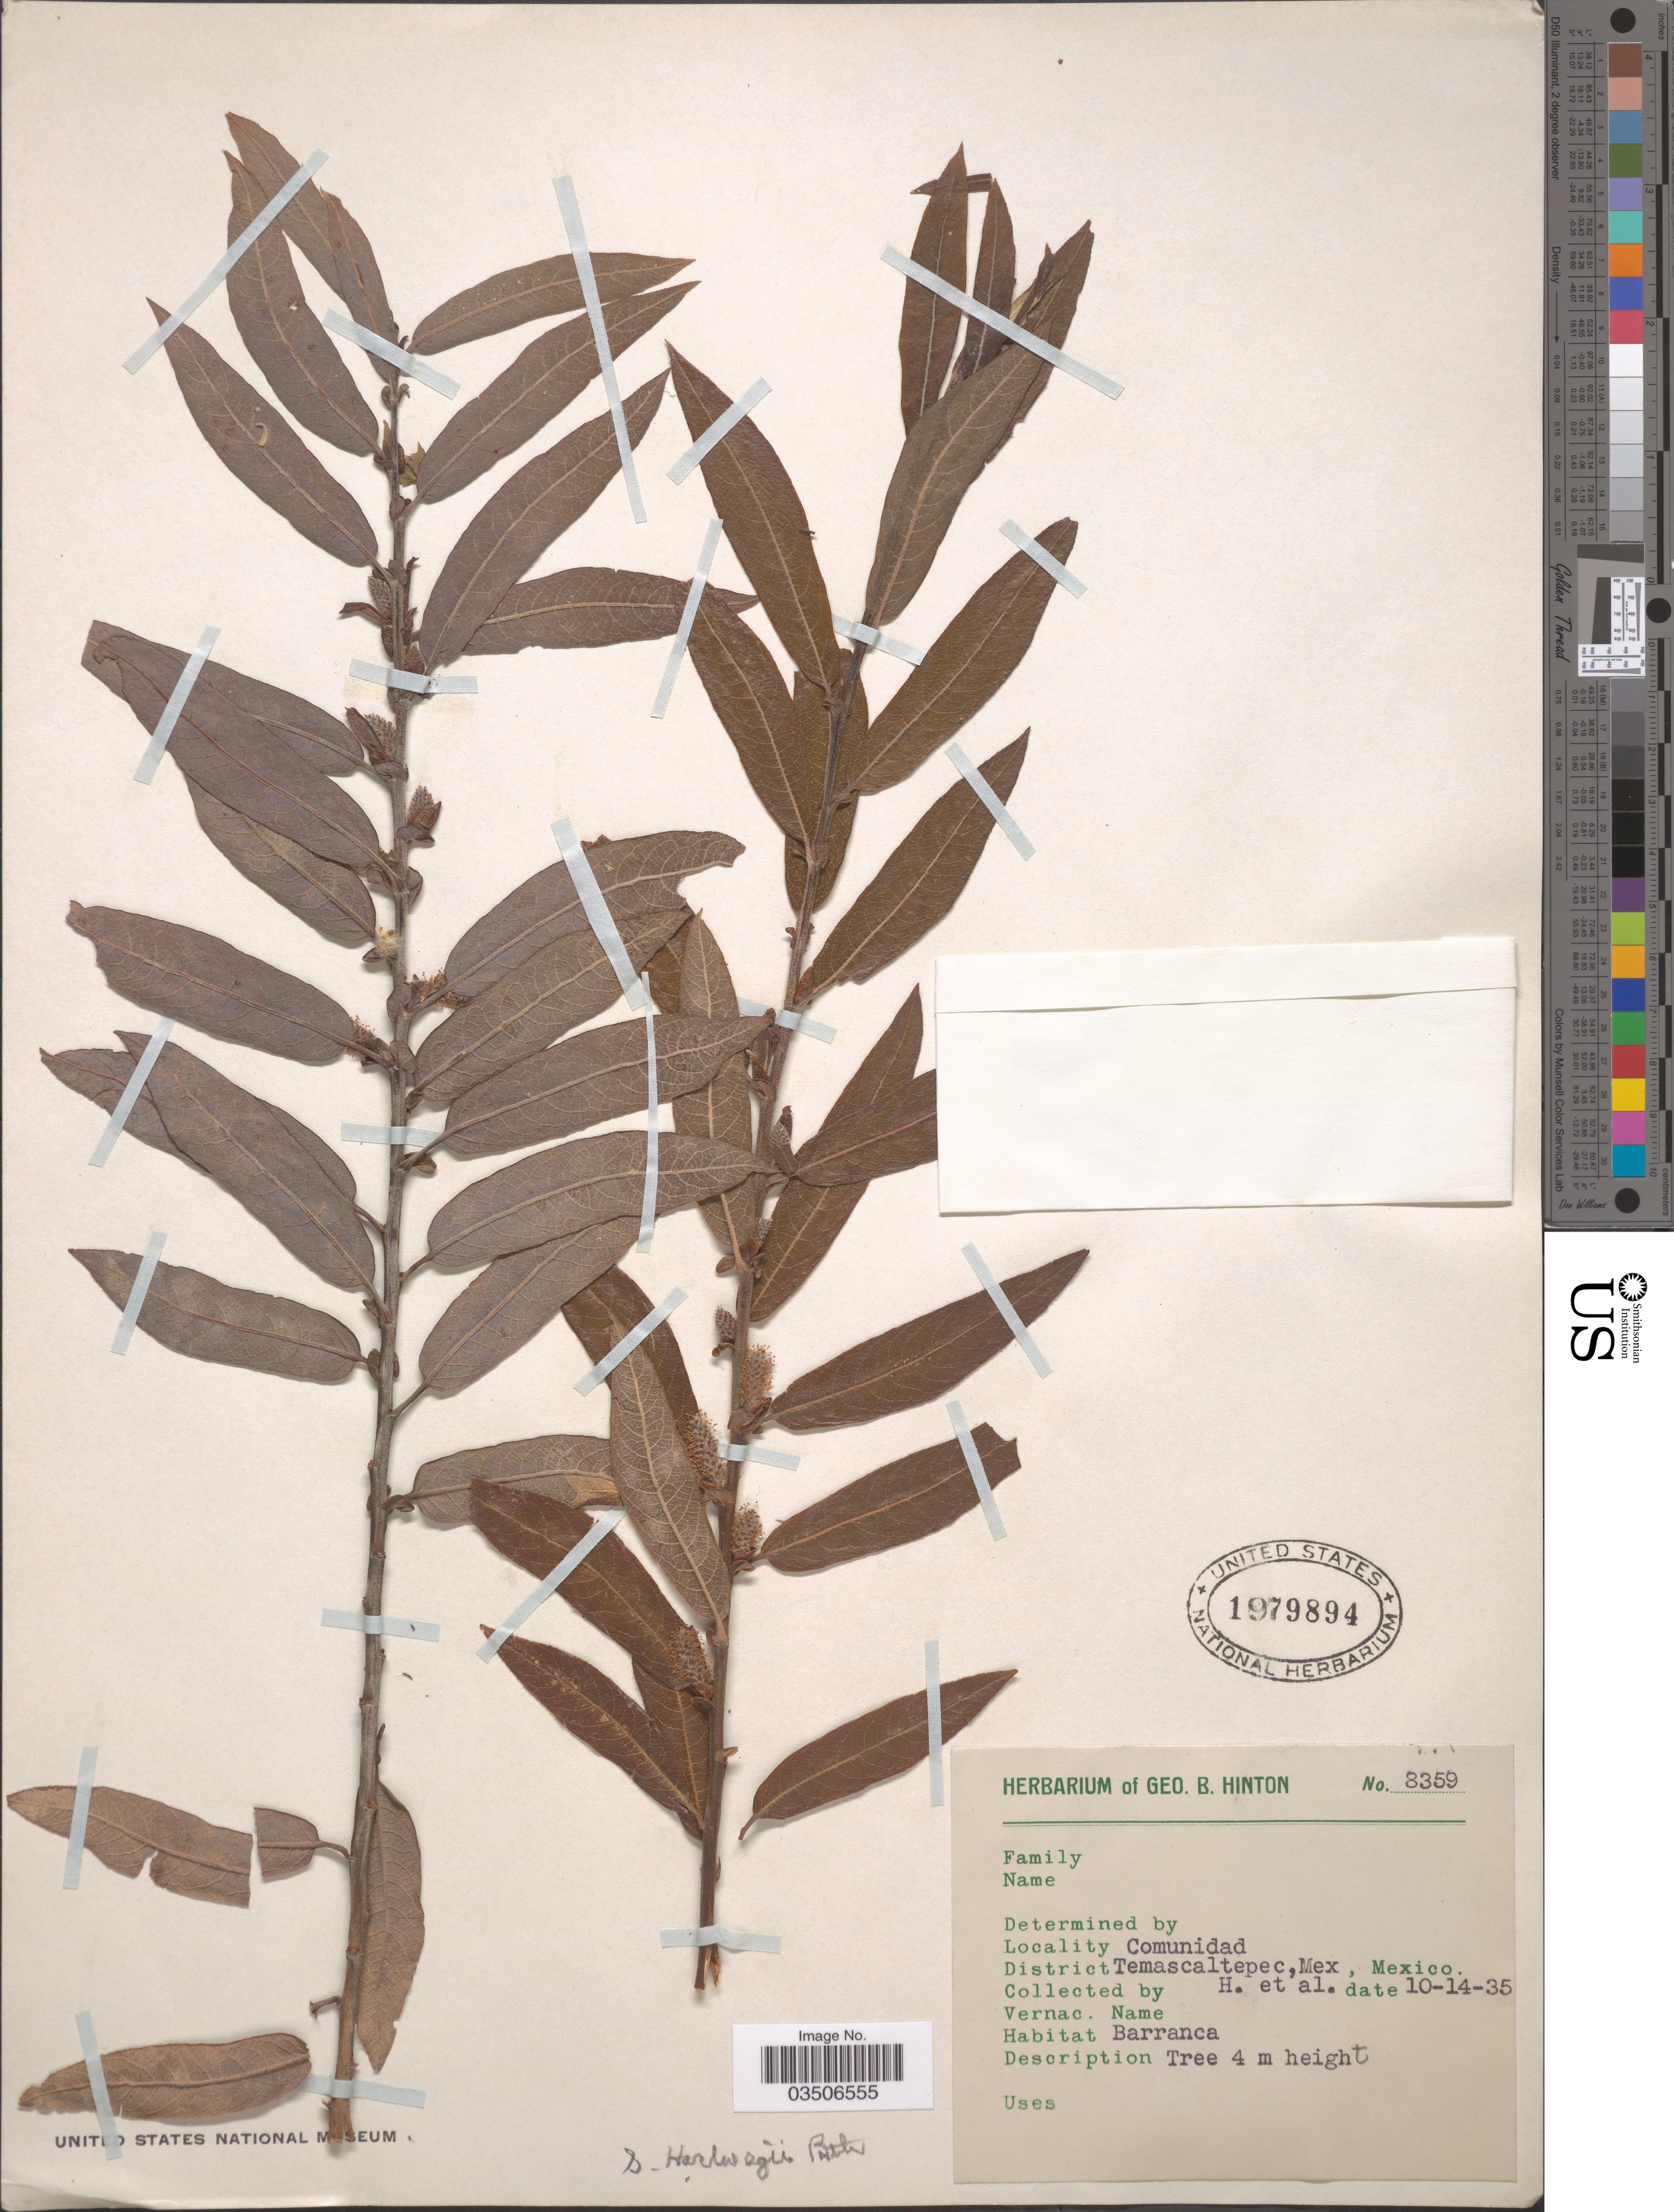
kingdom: Plantae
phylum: Tracheophyta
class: Magnoliopsida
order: Malpighiales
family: Salicaceae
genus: Salix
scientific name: Salix hartwegii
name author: Benth.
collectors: G. B. Hinton & et al.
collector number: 8359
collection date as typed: Transcribed d/m/y: 14/10/35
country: Mexico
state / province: México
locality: Comunidad. District Temascaltepec.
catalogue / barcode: US 1979894